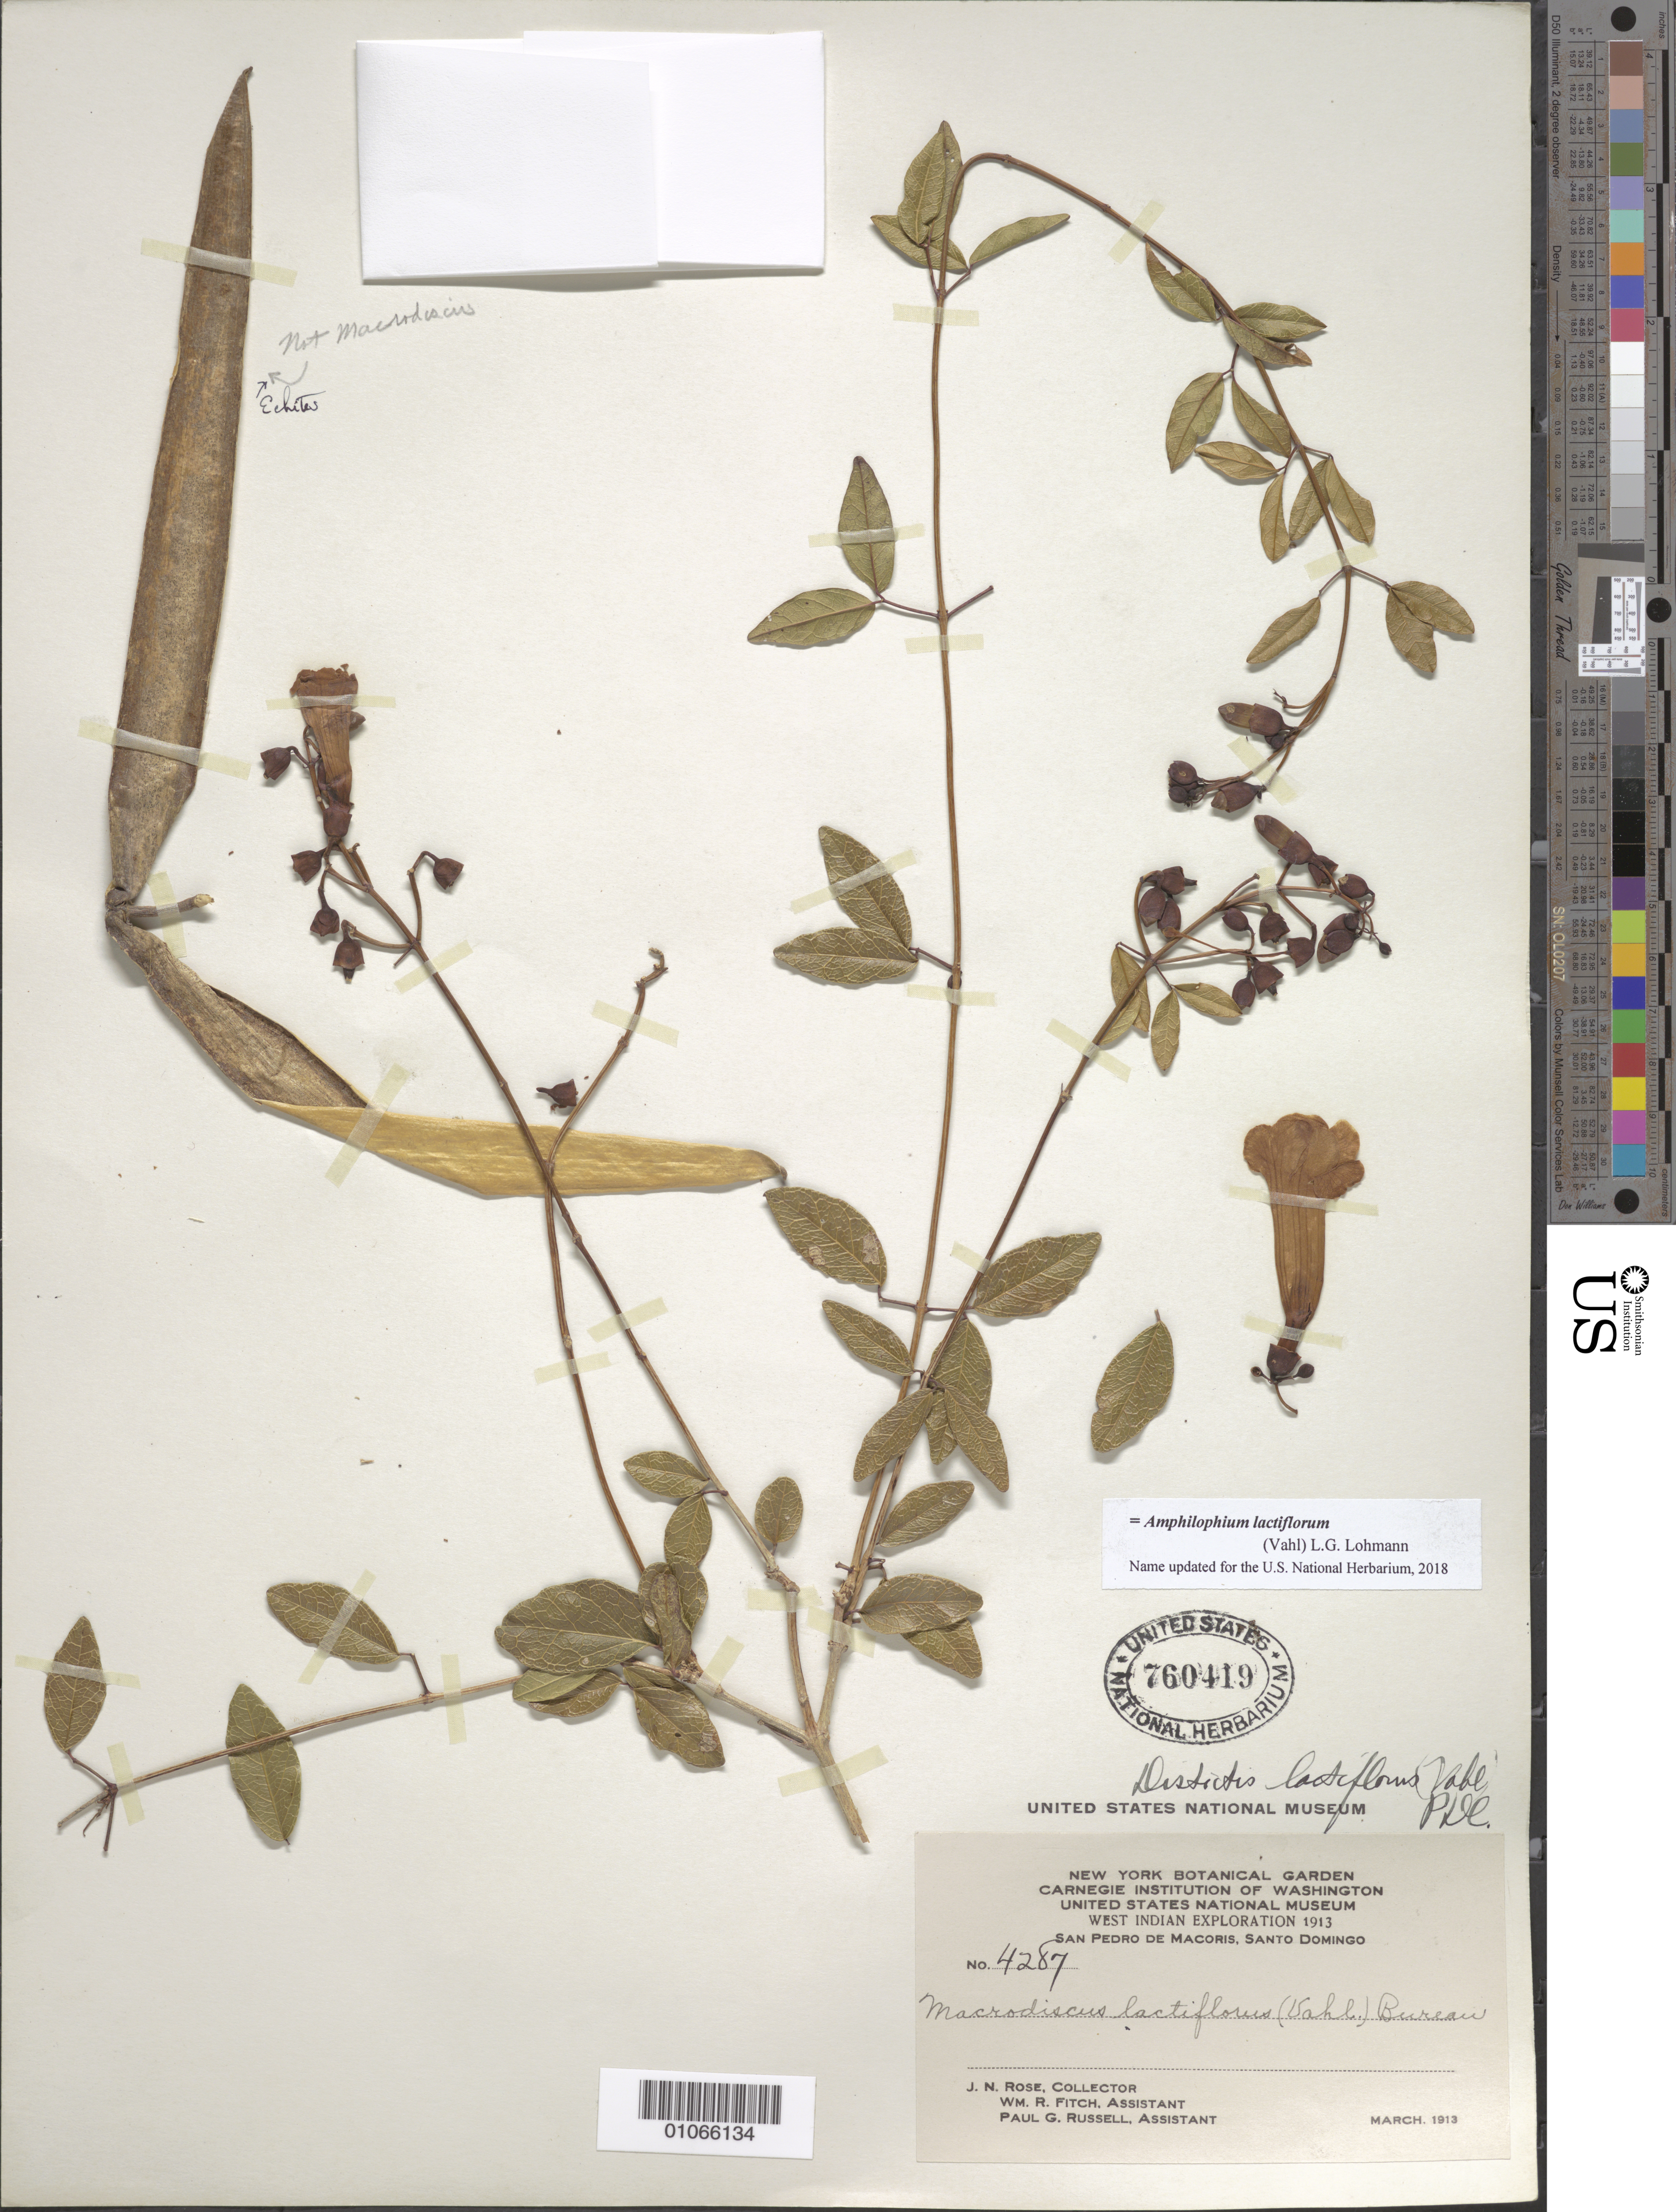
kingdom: Plantae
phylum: Tracheophyta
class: Magnoliopsida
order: Lamiales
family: Bignoniaceae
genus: Amphilophium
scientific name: Amphilophium lactiflorum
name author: (Vahl) L.G. Lohmann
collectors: J. N. Rose, W. R. Fitch & P. G. Russell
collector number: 4287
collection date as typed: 01 Mar 1913 to 31 Mar 1913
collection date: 1913-03-01/1913-03-31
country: Dominican Republic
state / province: San Pedro de Macorís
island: Hispaniola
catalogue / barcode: US 760419